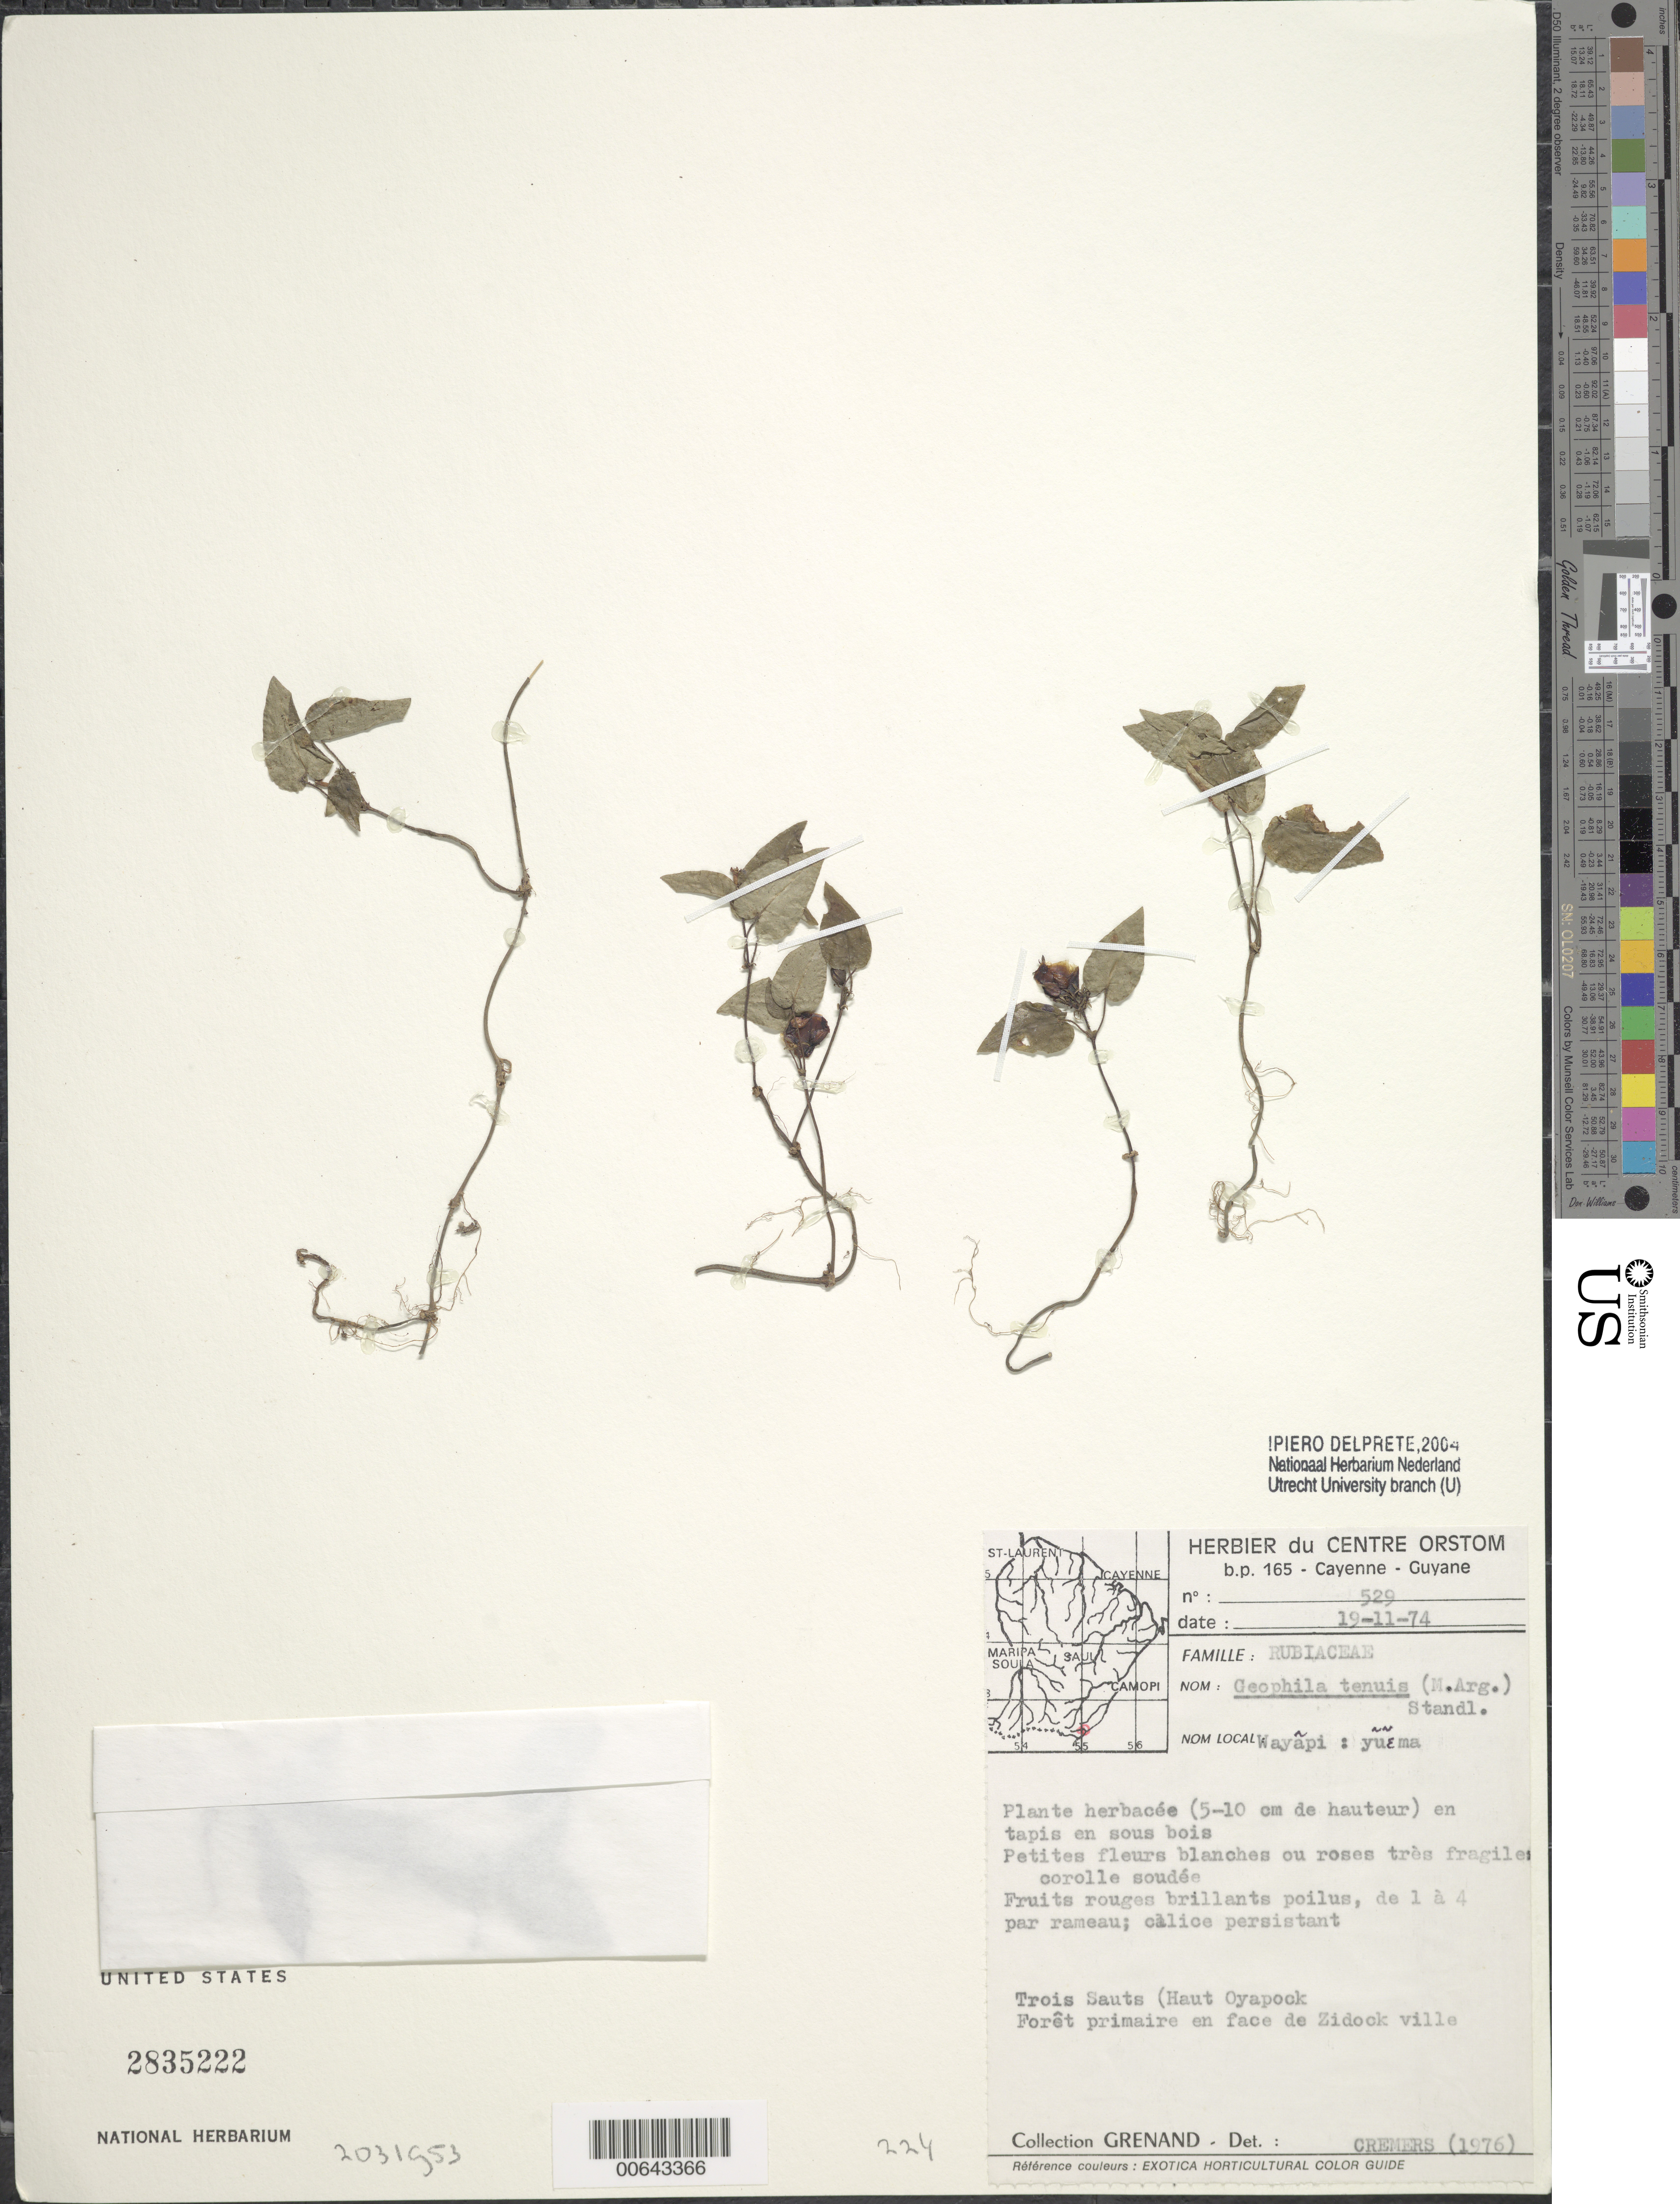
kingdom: Plantae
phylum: Tracheophyta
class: Magnoliopsida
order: Gentianales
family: Rubiaceae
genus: Geophila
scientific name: Geophila tenuis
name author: (Müll. Arg.) Standl.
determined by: Cremers, Georges A.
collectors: P. Grenand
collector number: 529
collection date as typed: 19-Nov-74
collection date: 1974-11-19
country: French Guiana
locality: Trois Sauts (Haut Oyapock)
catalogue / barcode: US 2835222